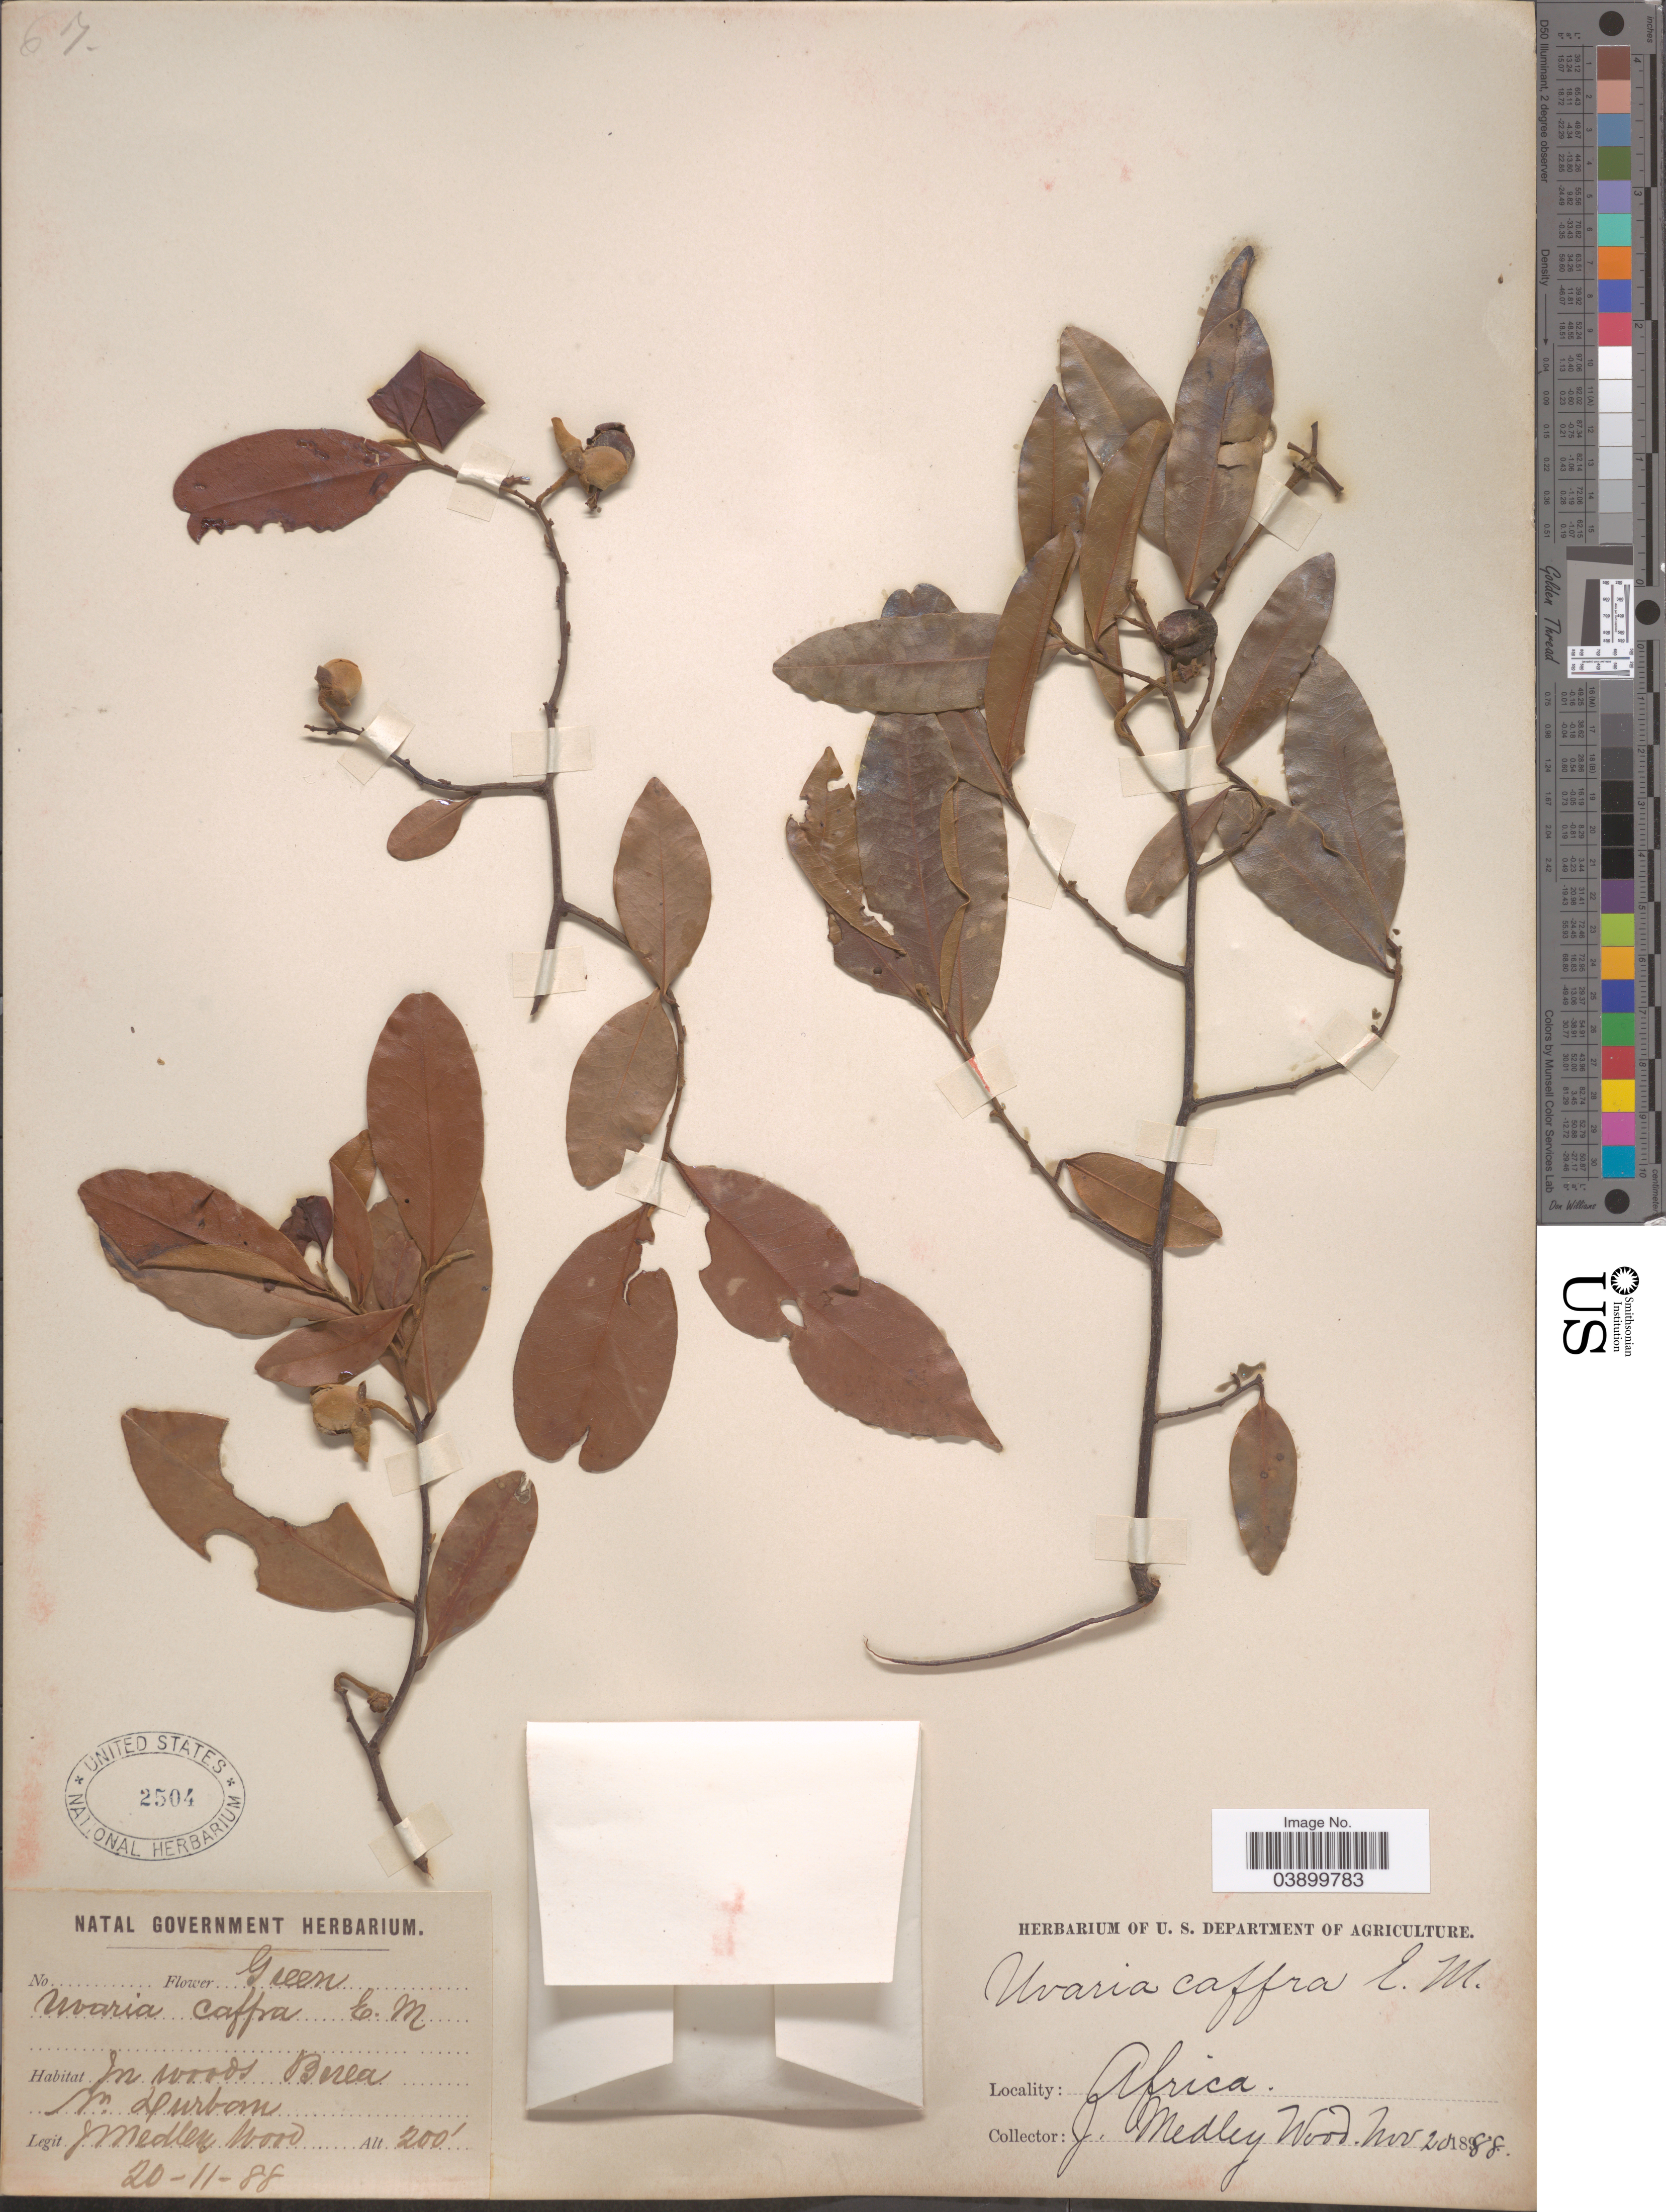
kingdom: Plantae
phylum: Tracheophyta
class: Magnoliopsida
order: Magnoliales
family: Annonaceae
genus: Uvaria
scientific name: Uvaria caffra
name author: E. Mey. ex Harv. & Sond.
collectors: J. Medley Wood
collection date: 1888-11-20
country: South Africa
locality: Africa. In woods Berea. N Durban.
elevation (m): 61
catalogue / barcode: US 2504